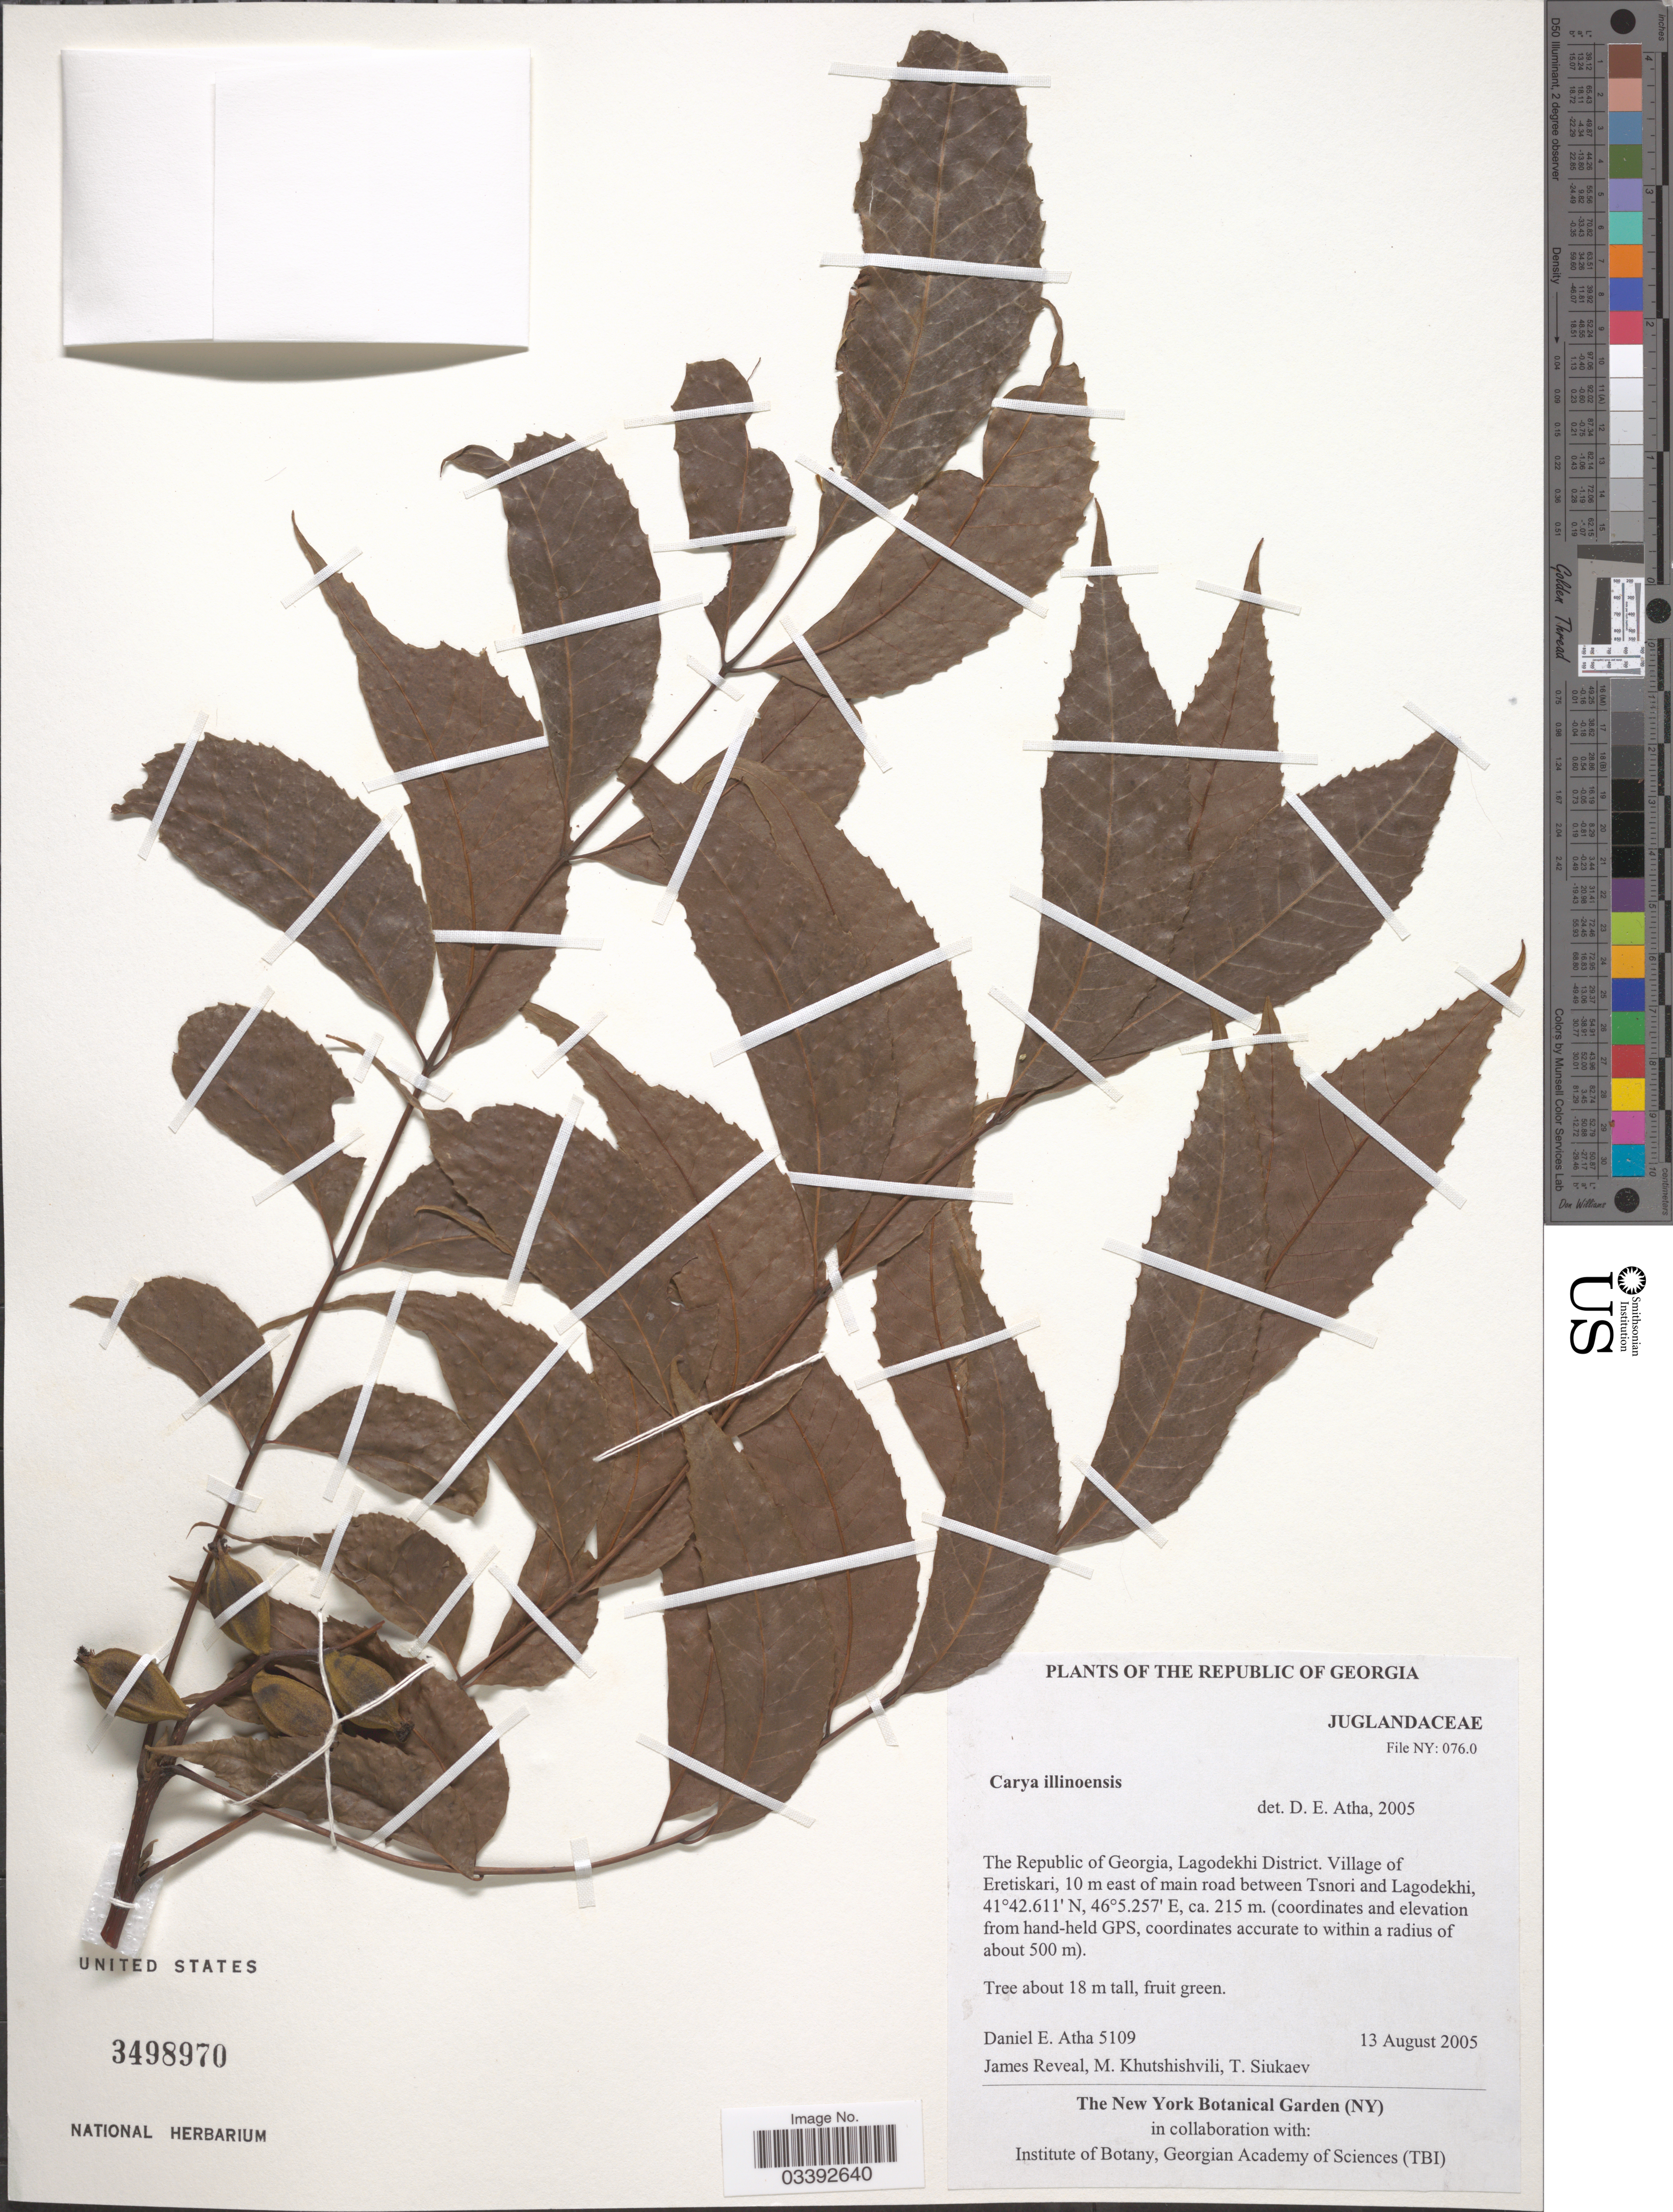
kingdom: Plantae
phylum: Tracheophyta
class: Magnoliopsida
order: Fagales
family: Juglandaceae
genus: Carya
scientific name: Carya illinoinensis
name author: (Wangenh.) K. Koch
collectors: D. Atha, J. Reveal, M. Khutshishvili & T. Siukaev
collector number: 5109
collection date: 2005-08-13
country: Georgia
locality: The Republic of Georgia, Lagodekhi District. Village of Eretiskari, 10 m east of main road between Tsnori and Lagodekhi.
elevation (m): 215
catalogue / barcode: US 3498970